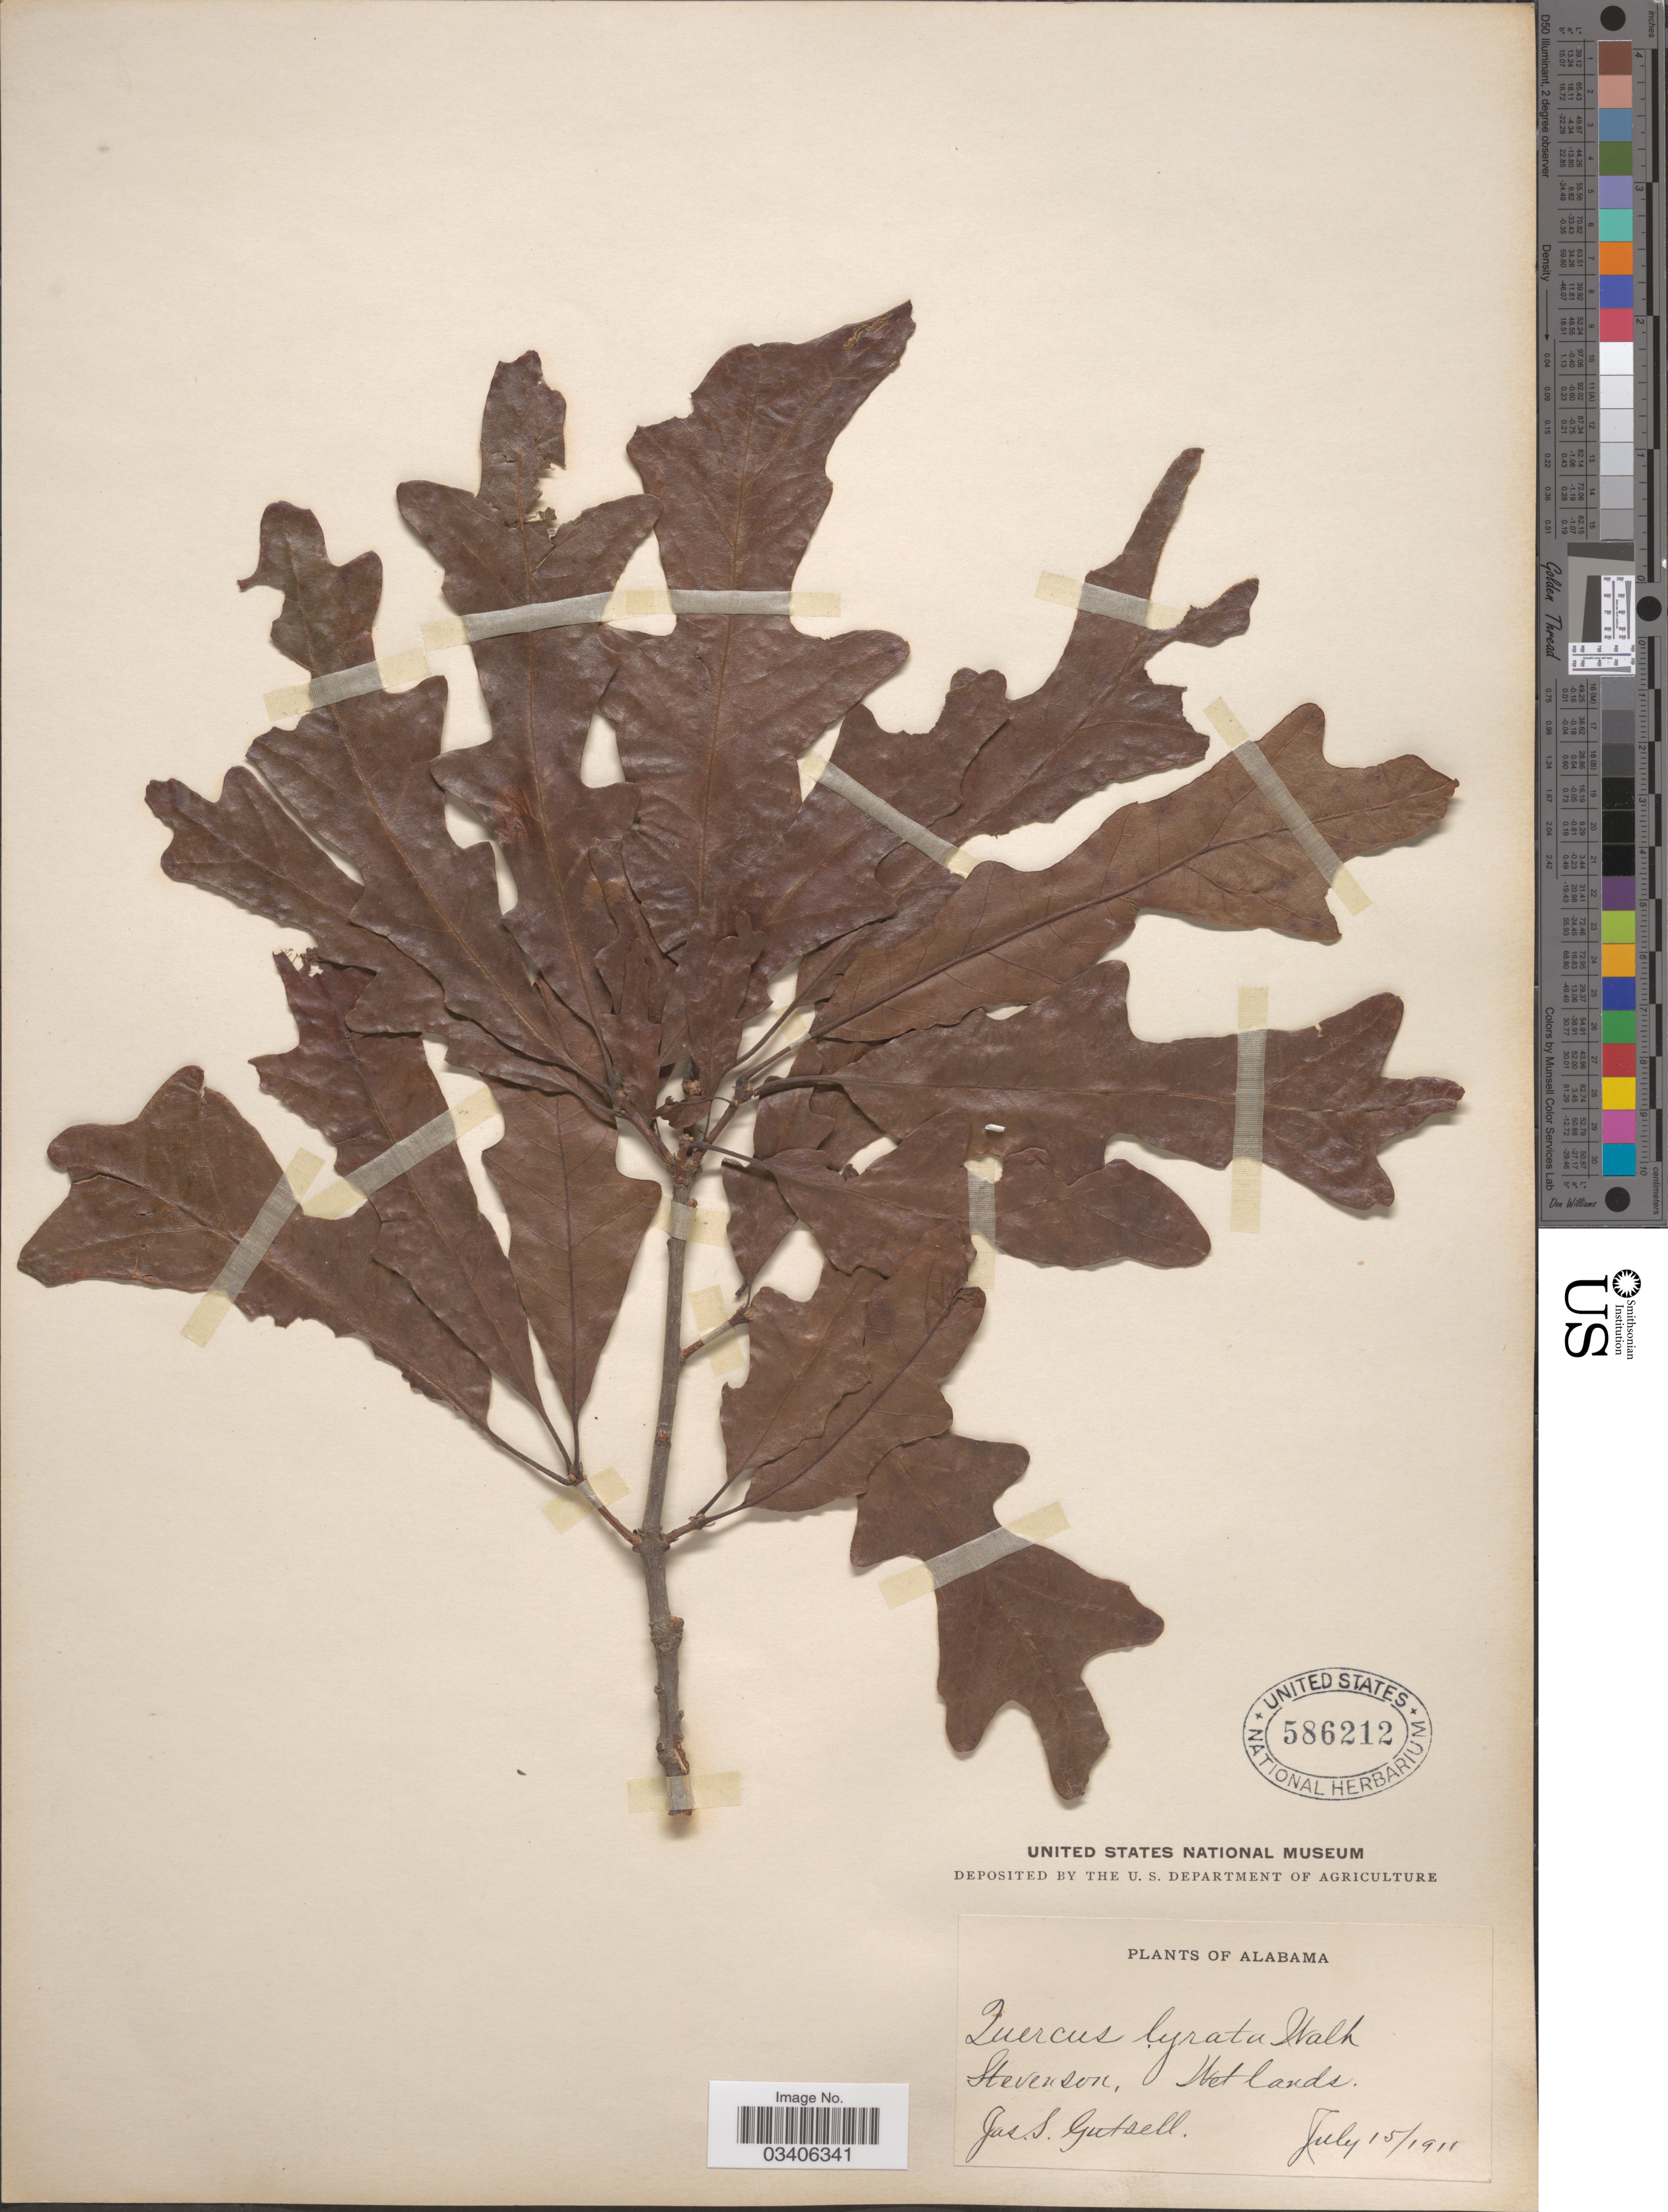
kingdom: Plantae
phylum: Tracheophyta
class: Magnoliopsida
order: Fagales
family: Fagaceae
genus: Quercus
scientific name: Quercus lyrata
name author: Walter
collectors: J. Gutsell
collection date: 1911-07-15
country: United States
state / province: Alabama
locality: Stevenson, Wet lands.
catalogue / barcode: US 586212